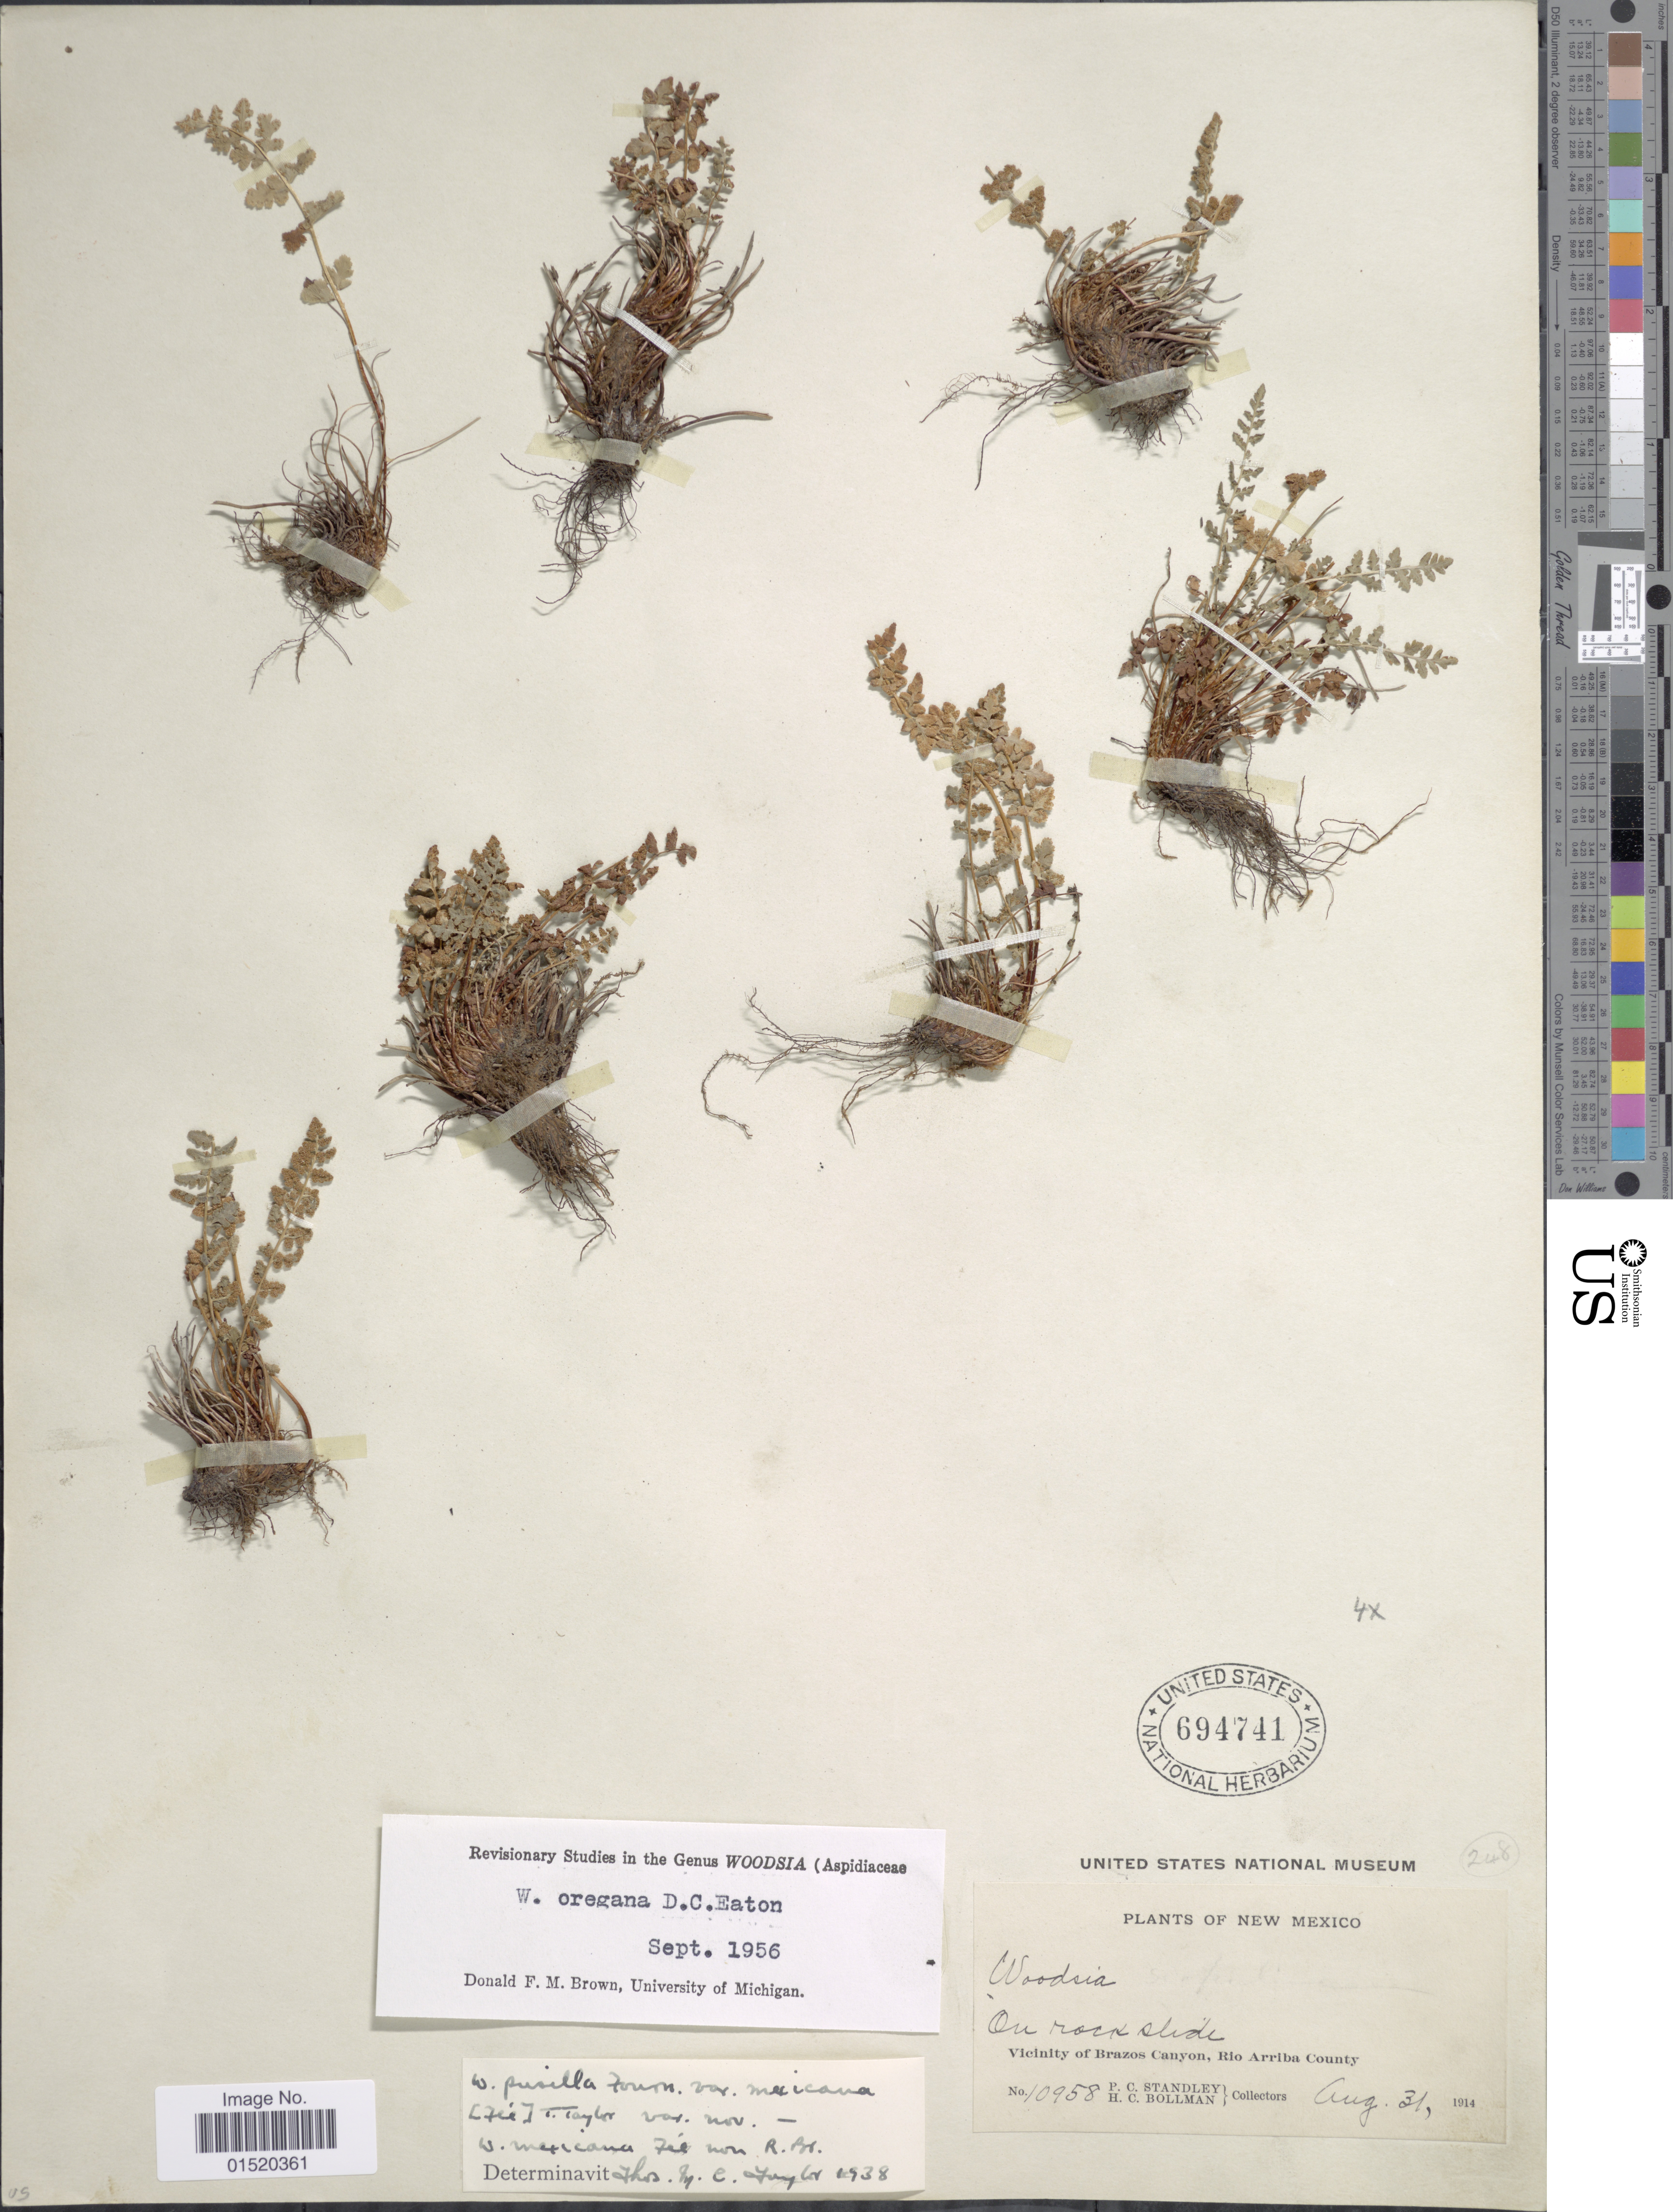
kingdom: Plantae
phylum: Tracheophyta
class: Polypodiopsida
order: Polypodiales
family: Woodsiaceae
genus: Woodsia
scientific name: Woodsia oregana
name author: D.C. Eaton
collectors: P. C. Standley & H. C. Bollman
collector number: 10958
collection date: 1914-08-31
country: United States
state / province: New Mexico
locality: On rock slide, Vicinity of Brazos Canyon, Rio Arriba County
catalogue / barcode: US 694741